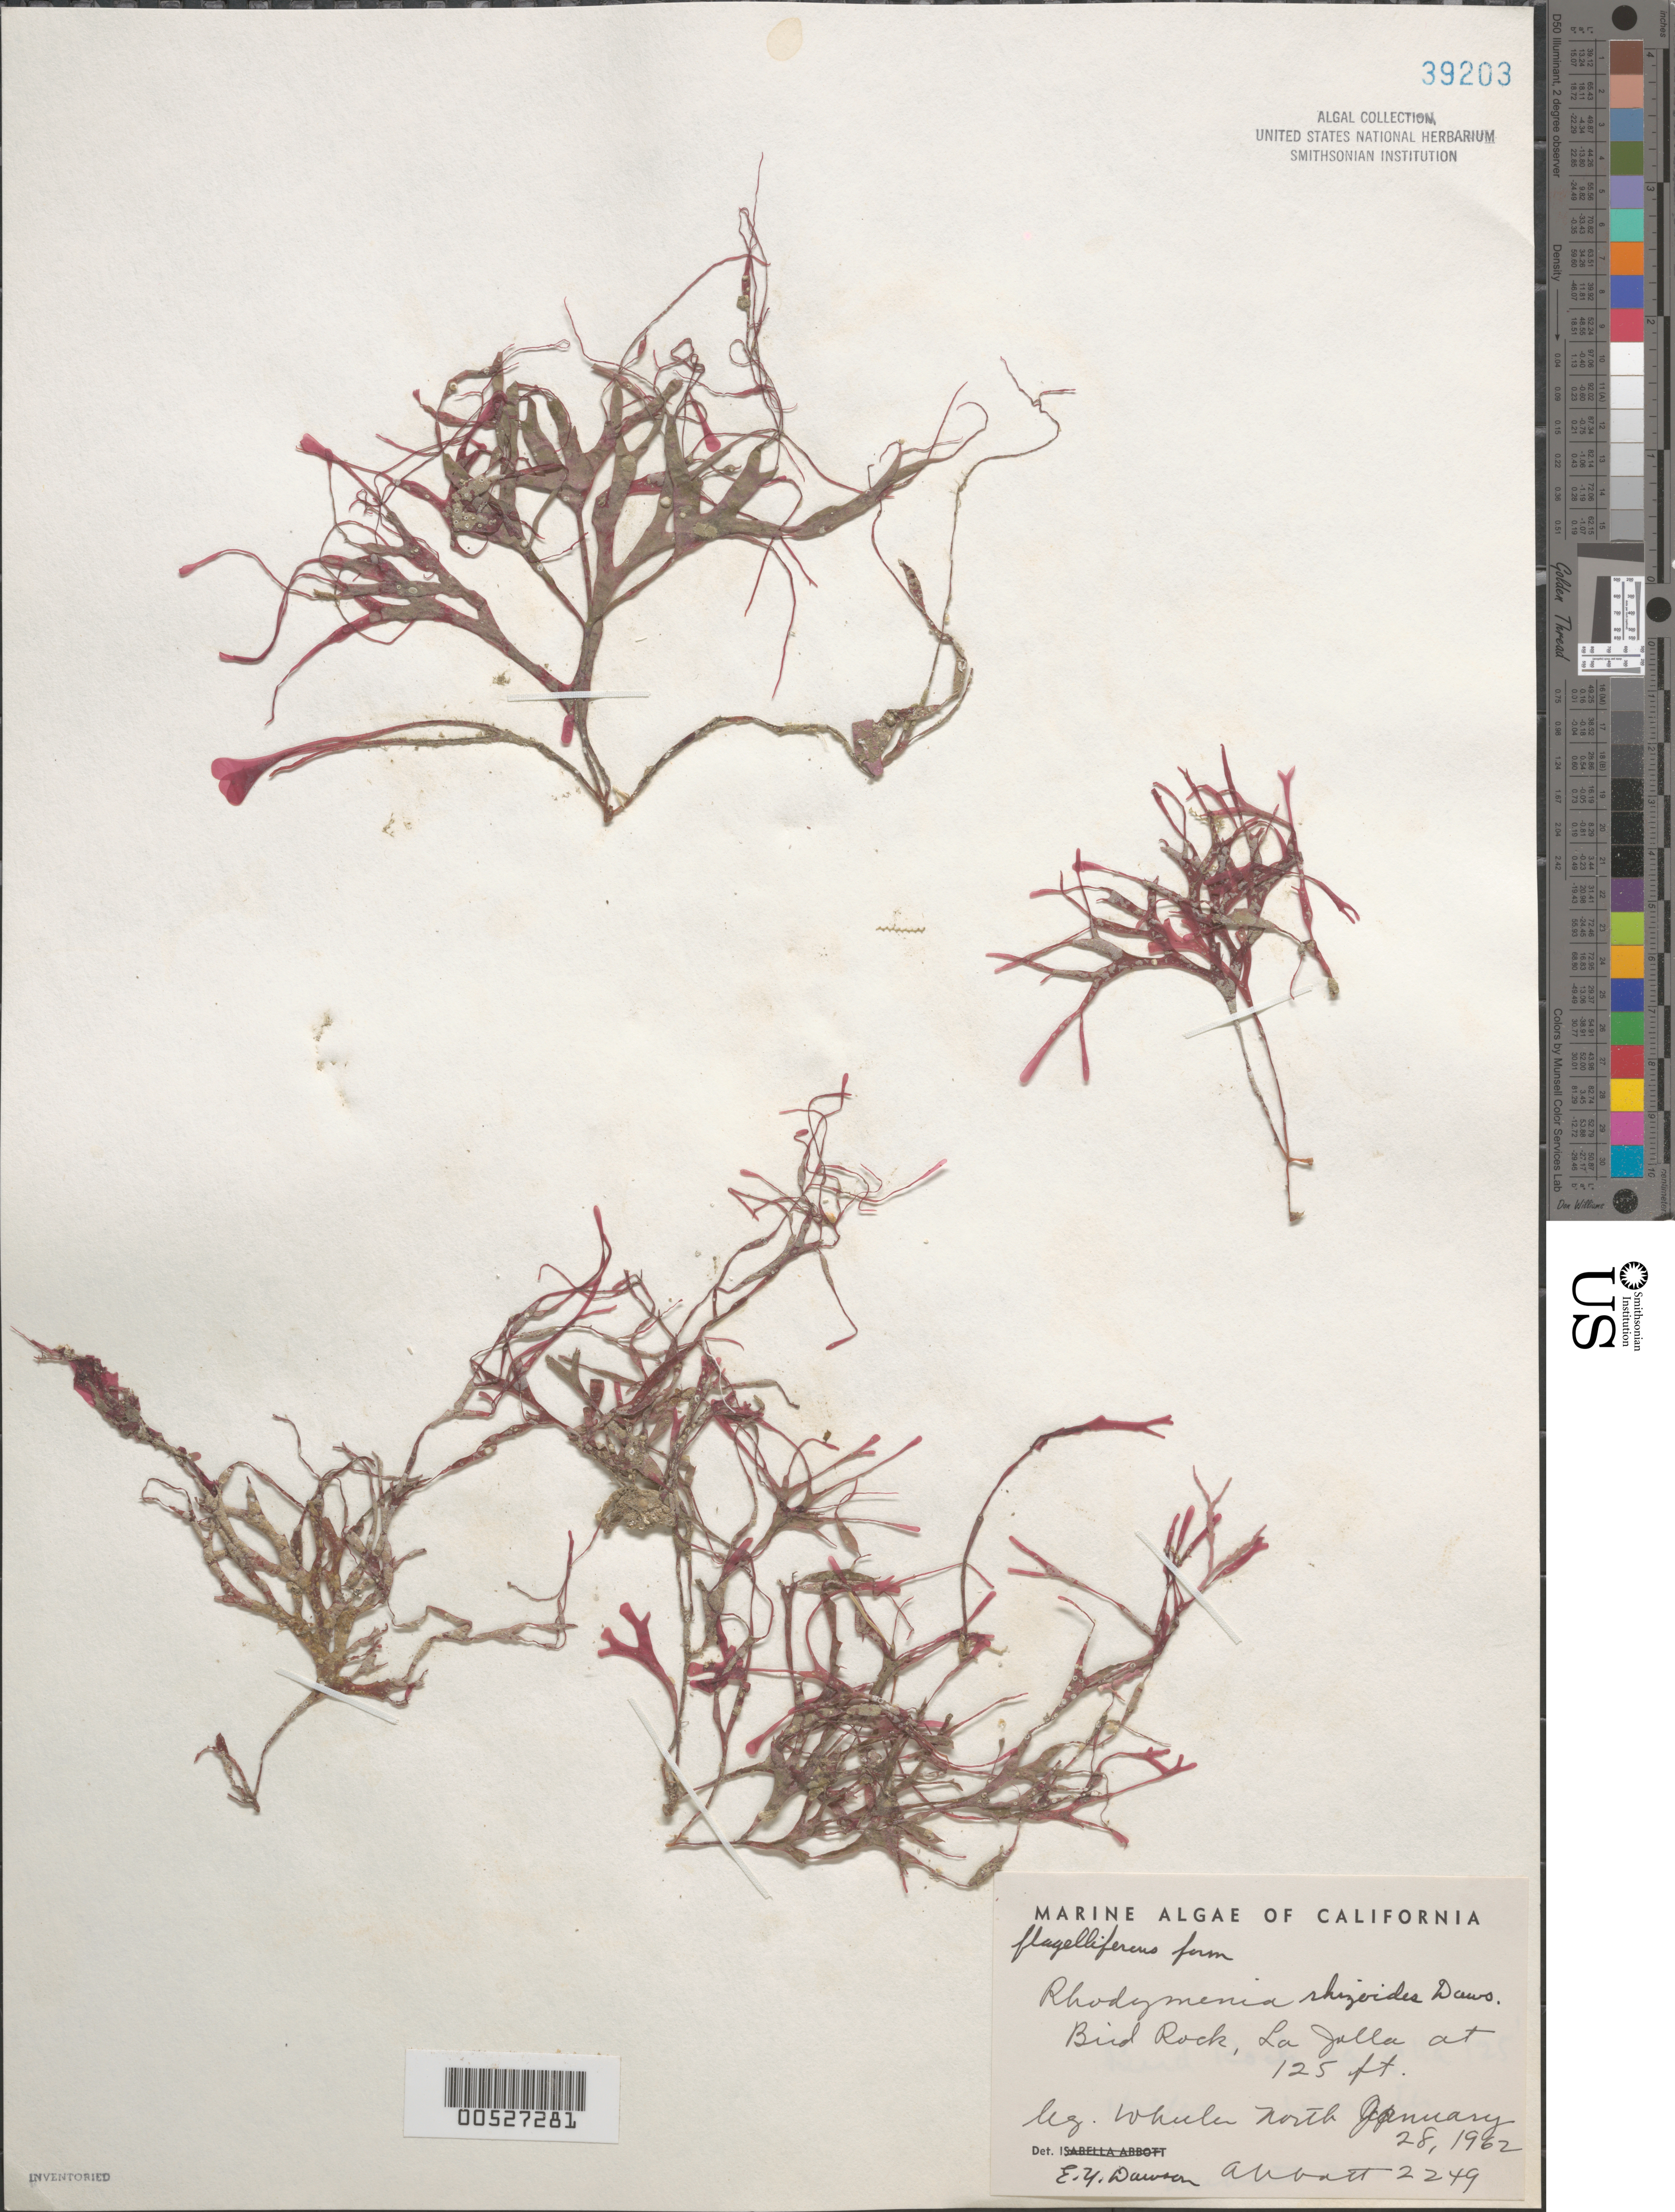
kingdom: Plantae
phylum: Rhodophyta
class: Florideophyceae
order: Rhodymeniales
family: Rhodymeniaceae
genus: Rhodymenia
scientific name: Rhodymenia rhizoides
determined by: Dawson, E. Y.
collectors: W. North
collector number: IAA 2249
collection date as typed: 28 Jan 1962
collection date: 1962-01-28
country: United States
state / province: California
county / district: San Diego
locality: Bird Rock, La Jolla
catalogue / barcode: US 39203